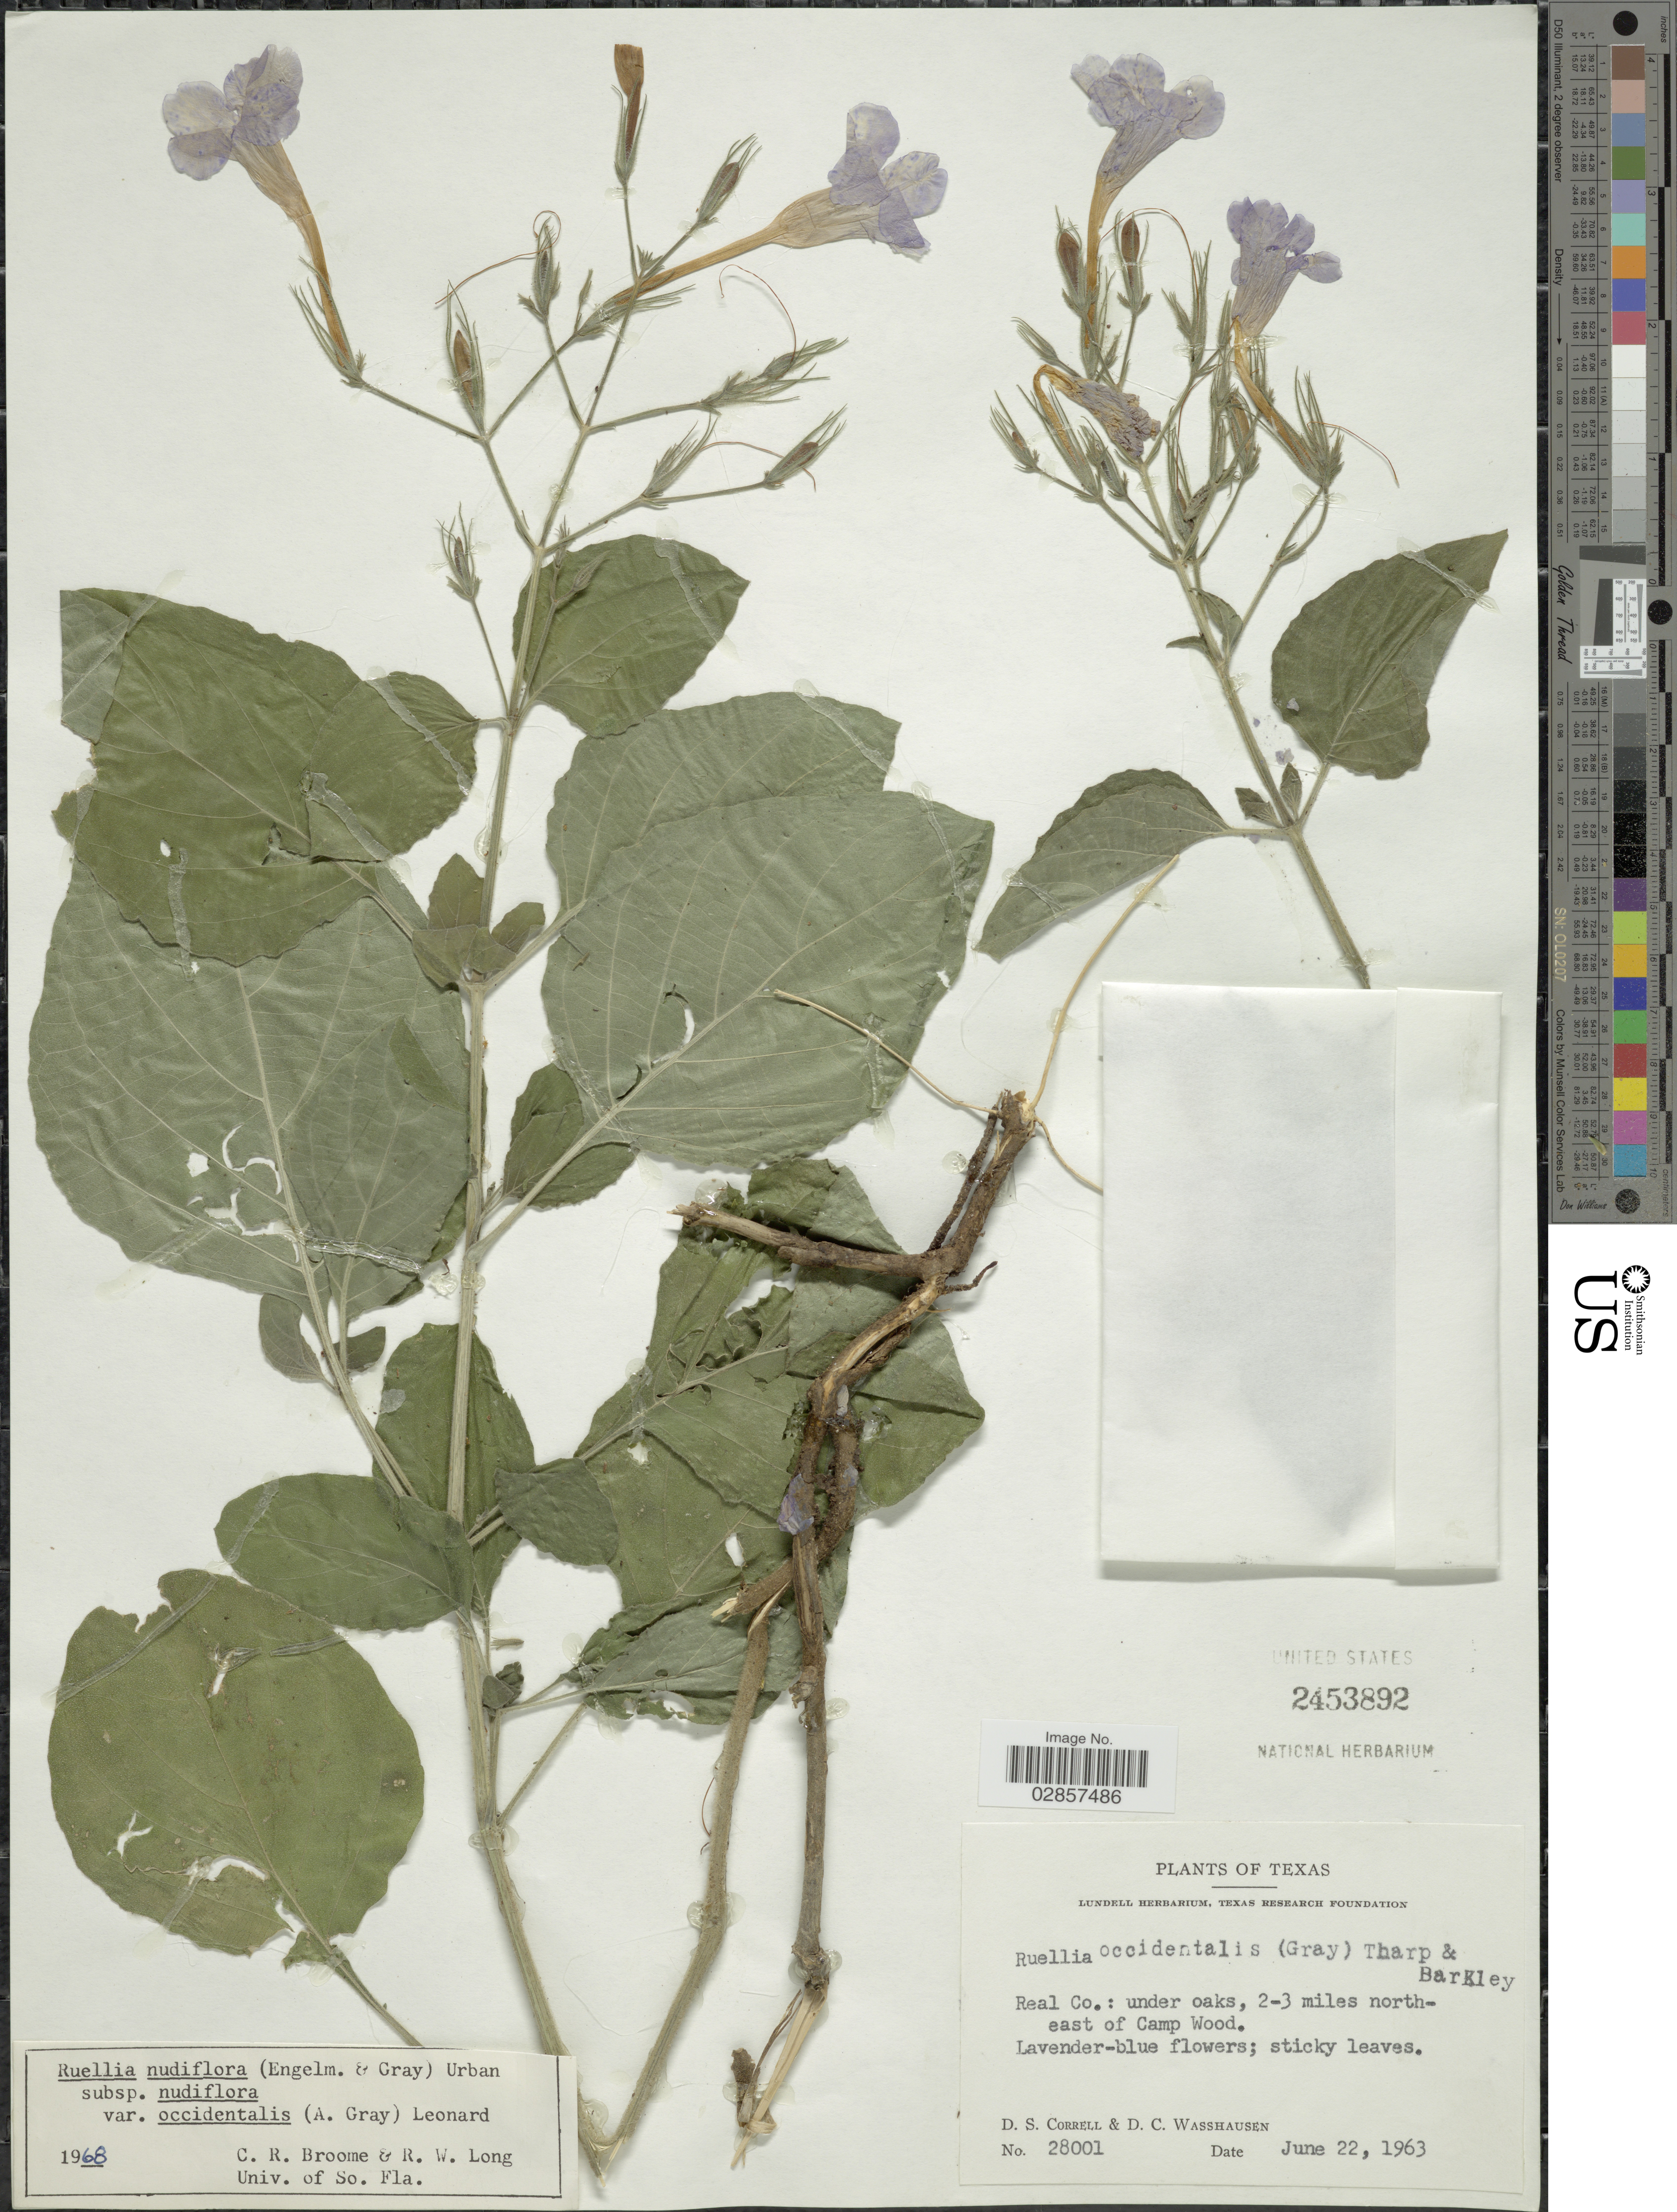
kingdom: Plantae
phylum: Tracheophyta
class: Magnoliopsida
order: Lamiales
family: Acanthaceae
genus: Ruellia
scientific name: Ruellia occidentalis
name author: (A. Gray) Tharp & F.A. Barkley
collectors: D. S. Correll & D. C. Wasshausen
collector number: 28001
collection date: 1963-06-22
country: United States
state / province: Texas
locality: Real Co.: under oaks, 2-3 miles northeast of Camp Wood.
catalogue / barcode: US 2453892